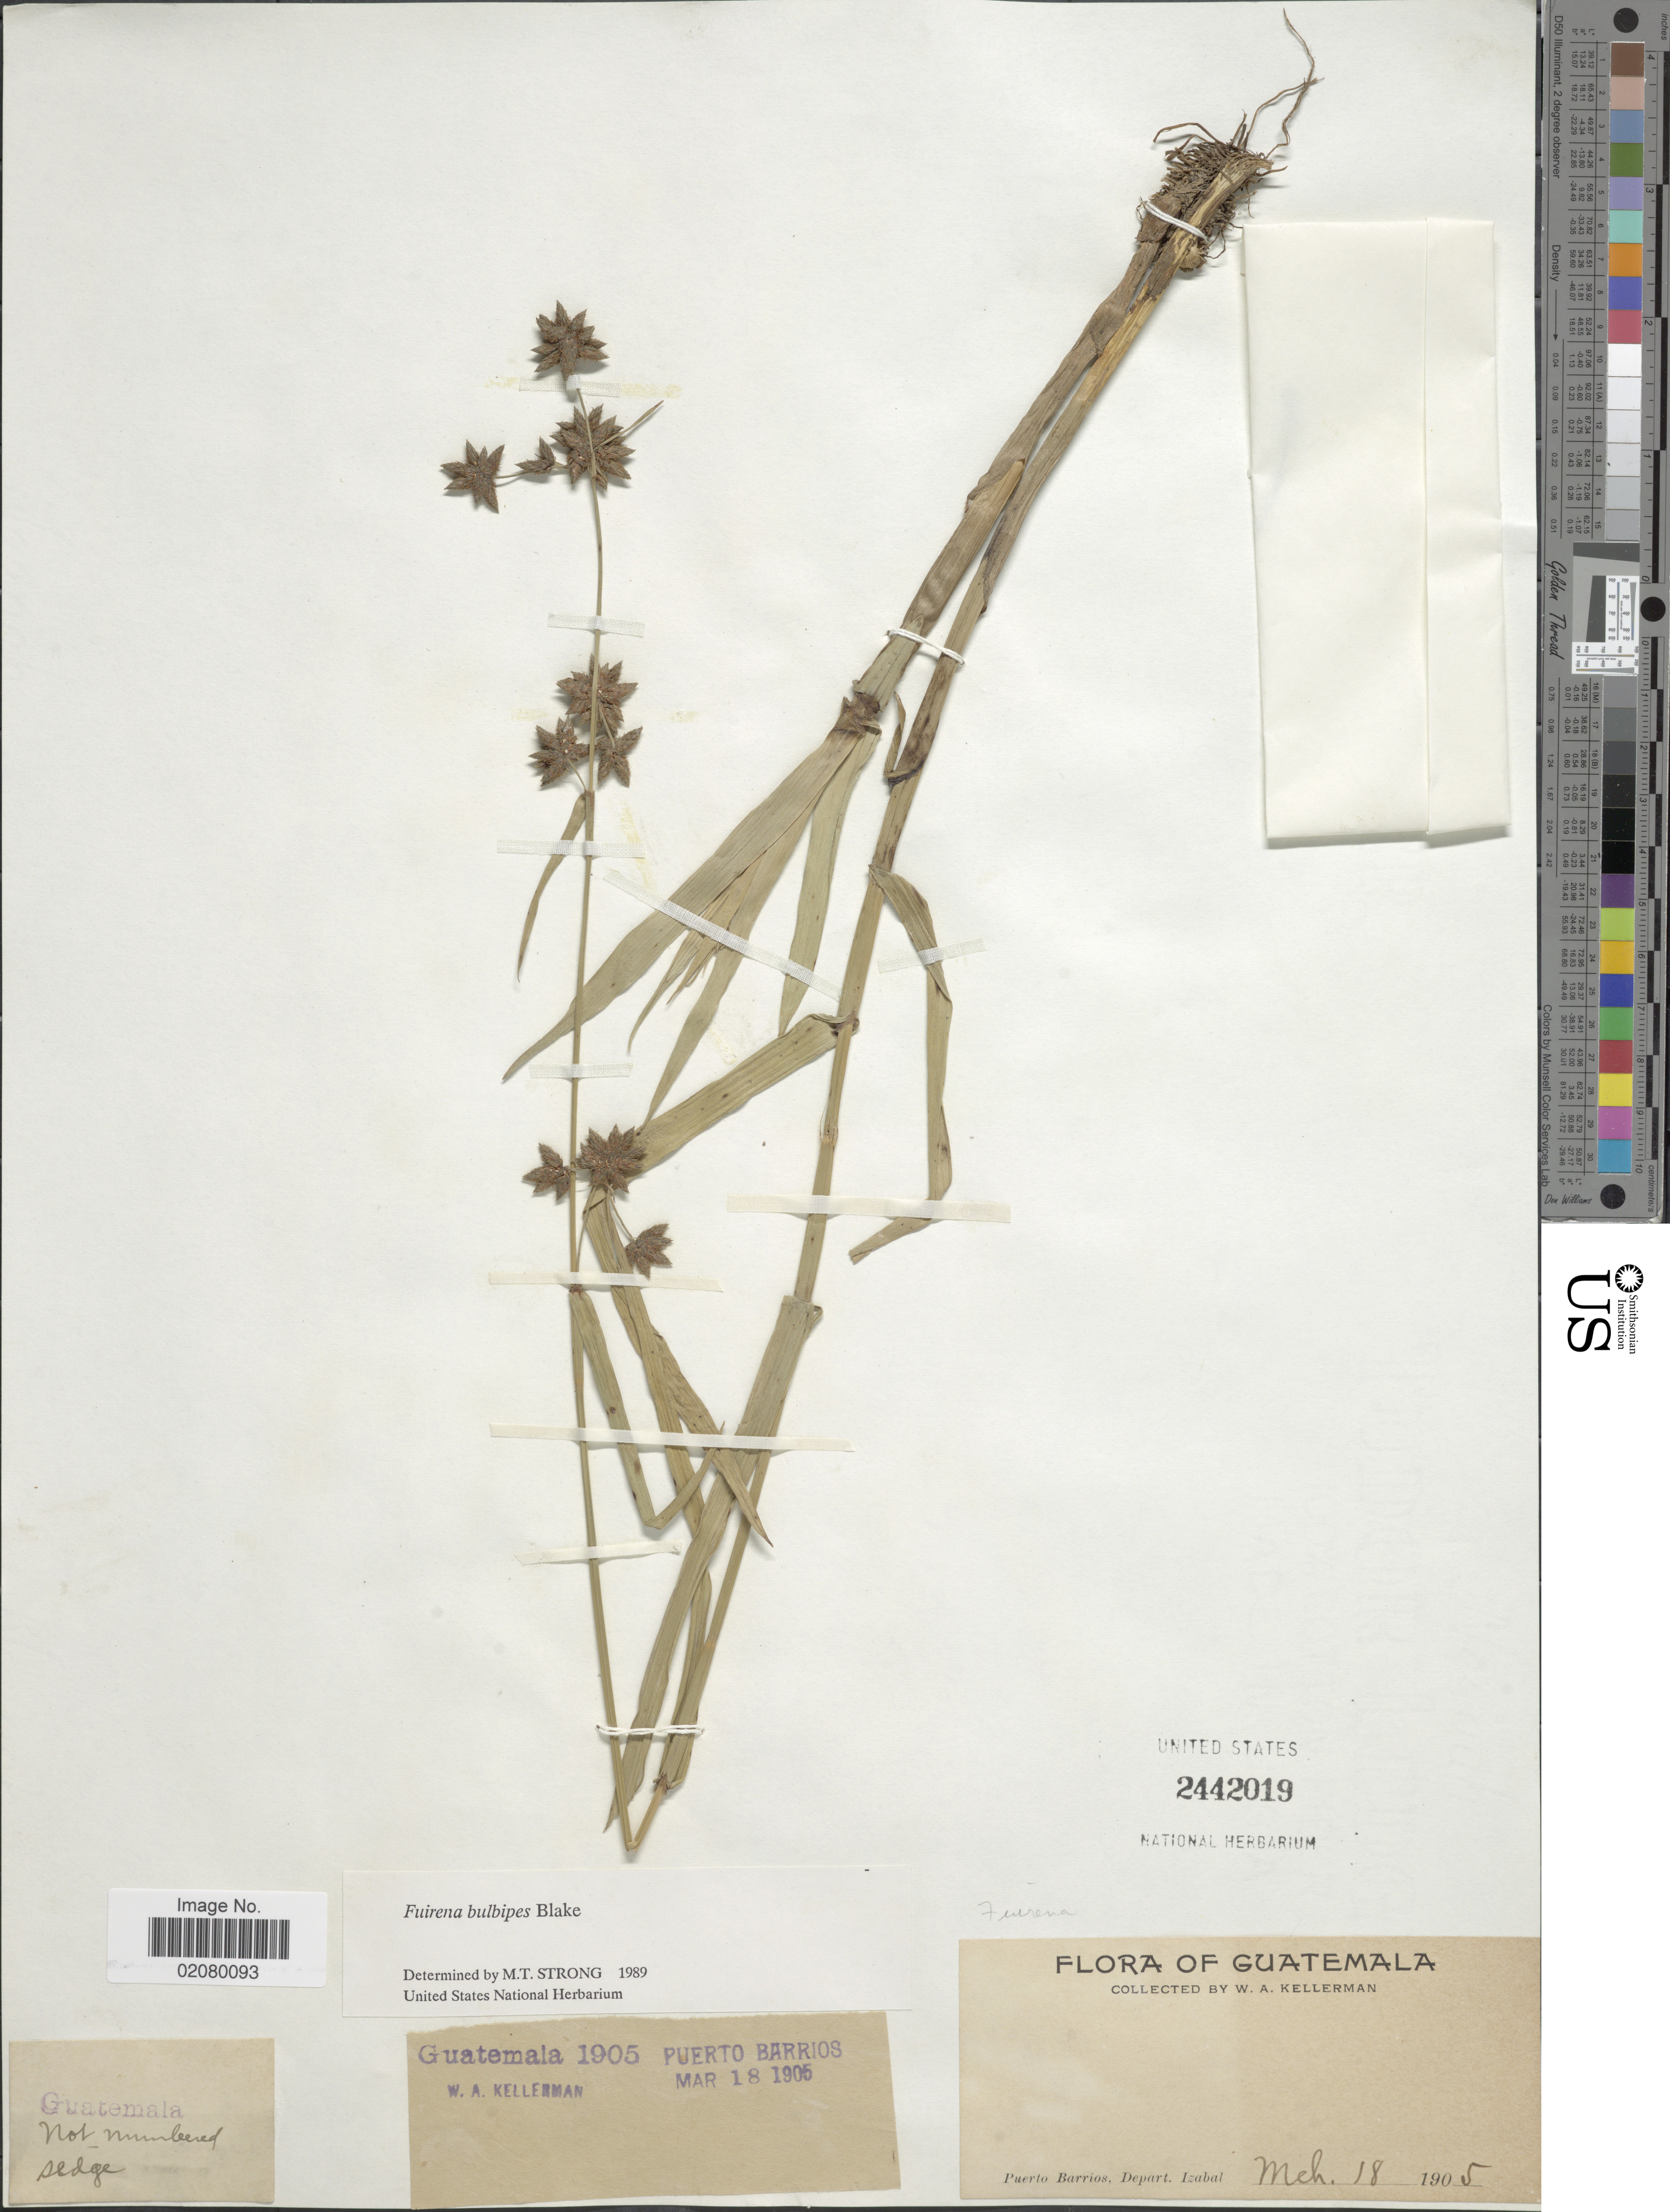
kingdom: Plantae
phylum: Tracheophyta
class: Liliopsida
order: Poales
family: Cyperaceae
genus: Fuirena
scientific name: Fuirena camptotricha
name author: C. Wright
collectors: W. Kellerman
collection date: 1905-03-18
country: Guatemala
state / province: Guatemala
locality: Puerto Barrios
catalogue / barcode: US 2442019